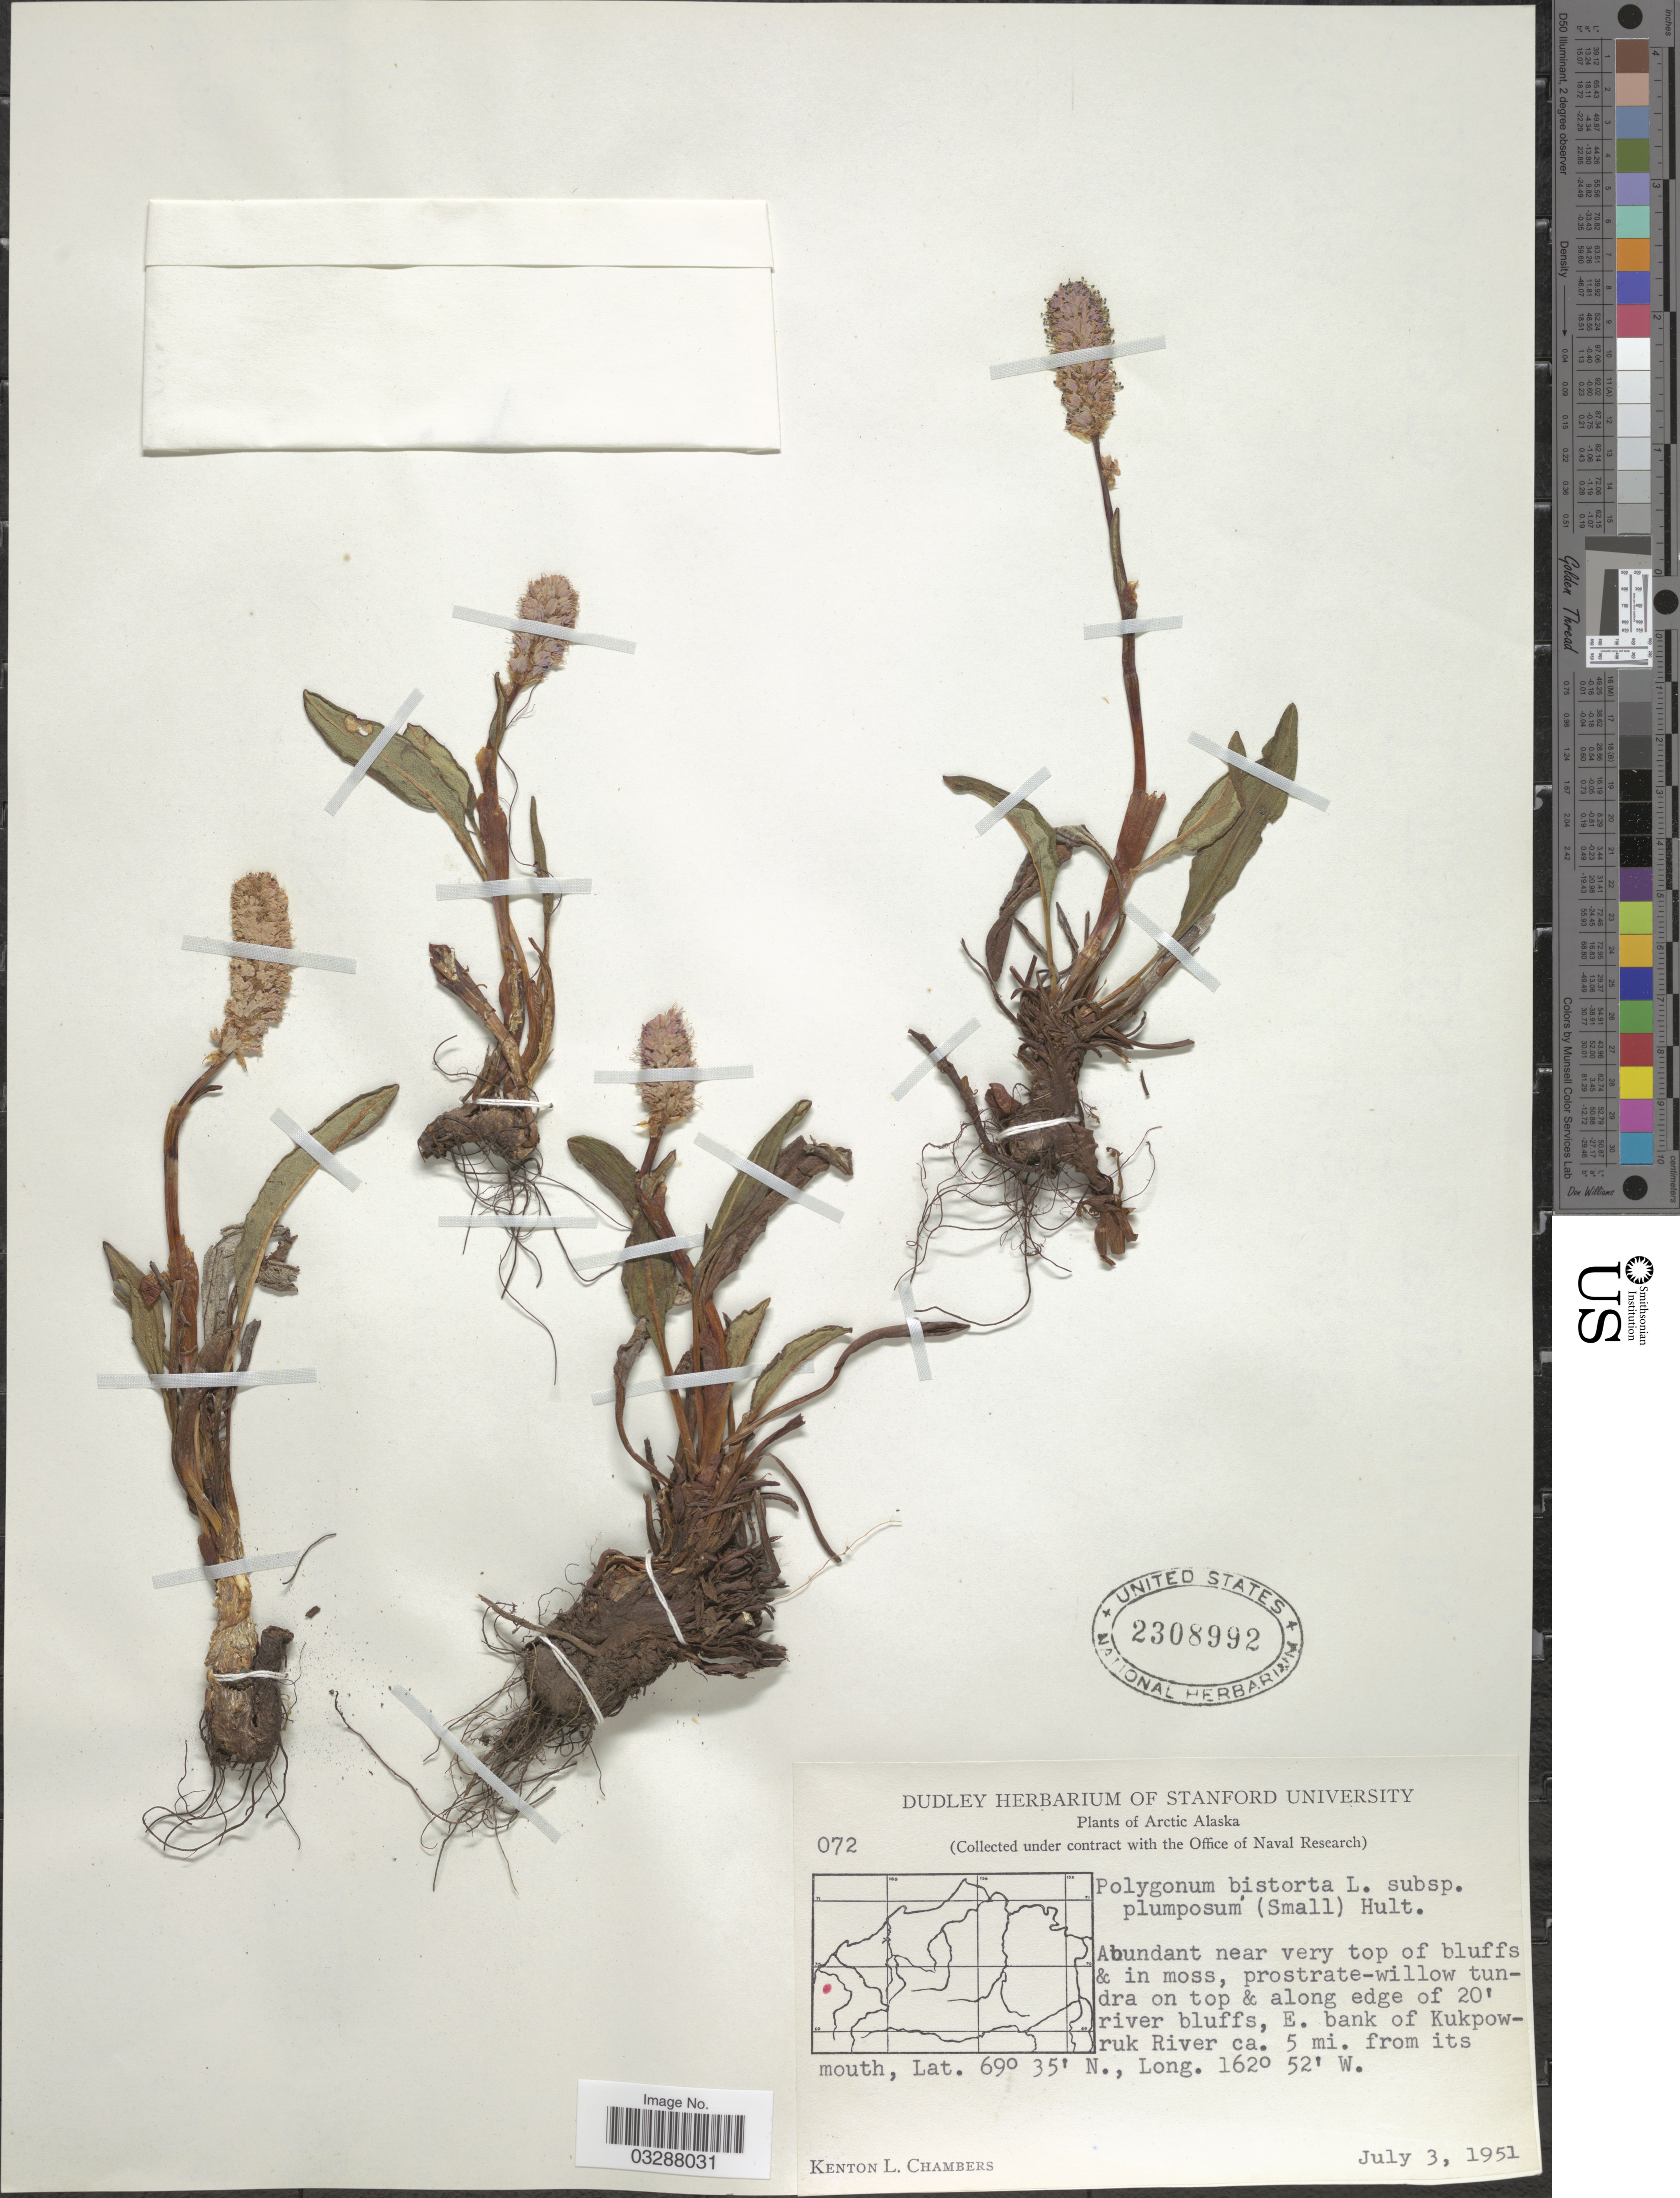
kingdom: Plantae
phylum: Tracheophyta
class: Magnoliopsida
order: Caryophyllales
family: Polygonaceae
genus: Bistorta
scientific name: Bistorta plumosa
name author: (Small) Greene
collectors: K. L. Chambers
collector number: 072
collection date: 1951-07-03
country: United States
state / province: Alaska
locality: Arctic Alaska, E. bank of Kukpowruk River ca. 5 mi. from its mouth.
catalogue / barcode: US 2308992